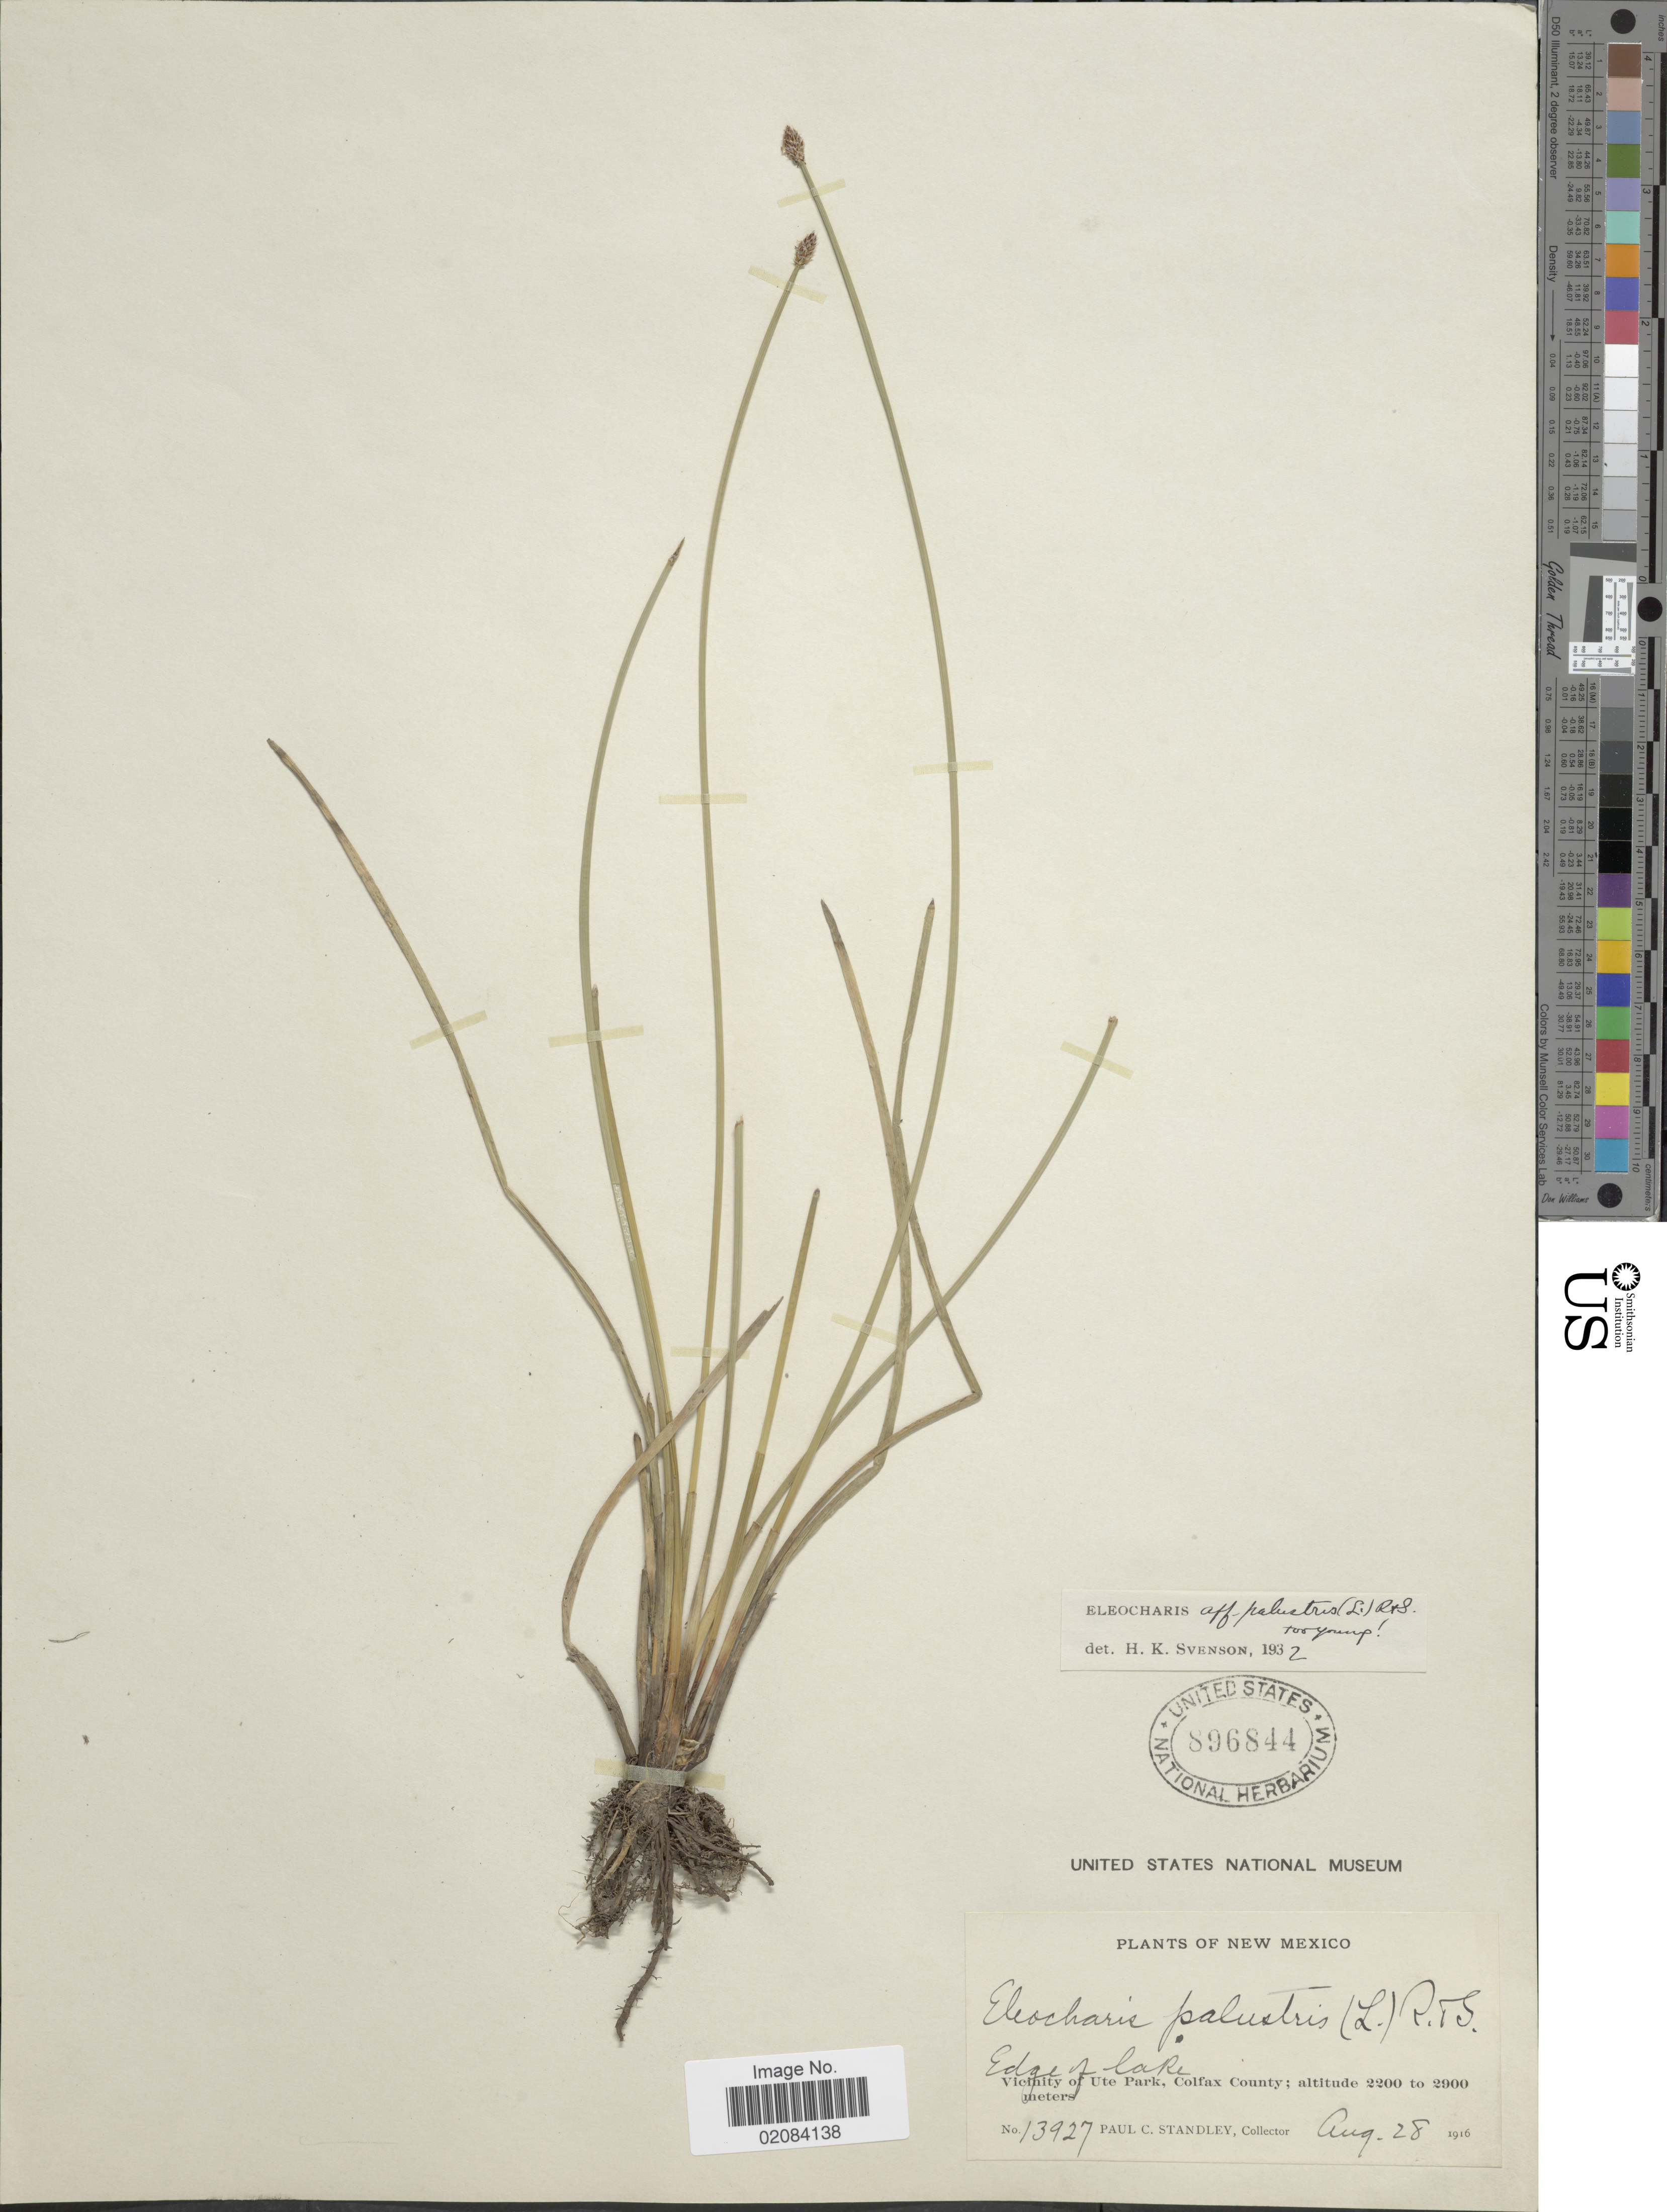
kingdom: Plantae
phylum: Tracheophyta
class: Liliopsida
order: Poales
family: Cyperaceae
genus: Eleocharis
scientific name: Eleocharis palustris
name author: (L.) Roem. & Schult.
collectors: P. C. Standley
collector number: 13927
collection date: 1916-08-28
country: United States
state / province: New Mexico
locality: New Mexico. Edge of Lake, Vicinity of Ute Park, Colfax County.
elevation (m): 2200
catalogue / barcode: US 896844